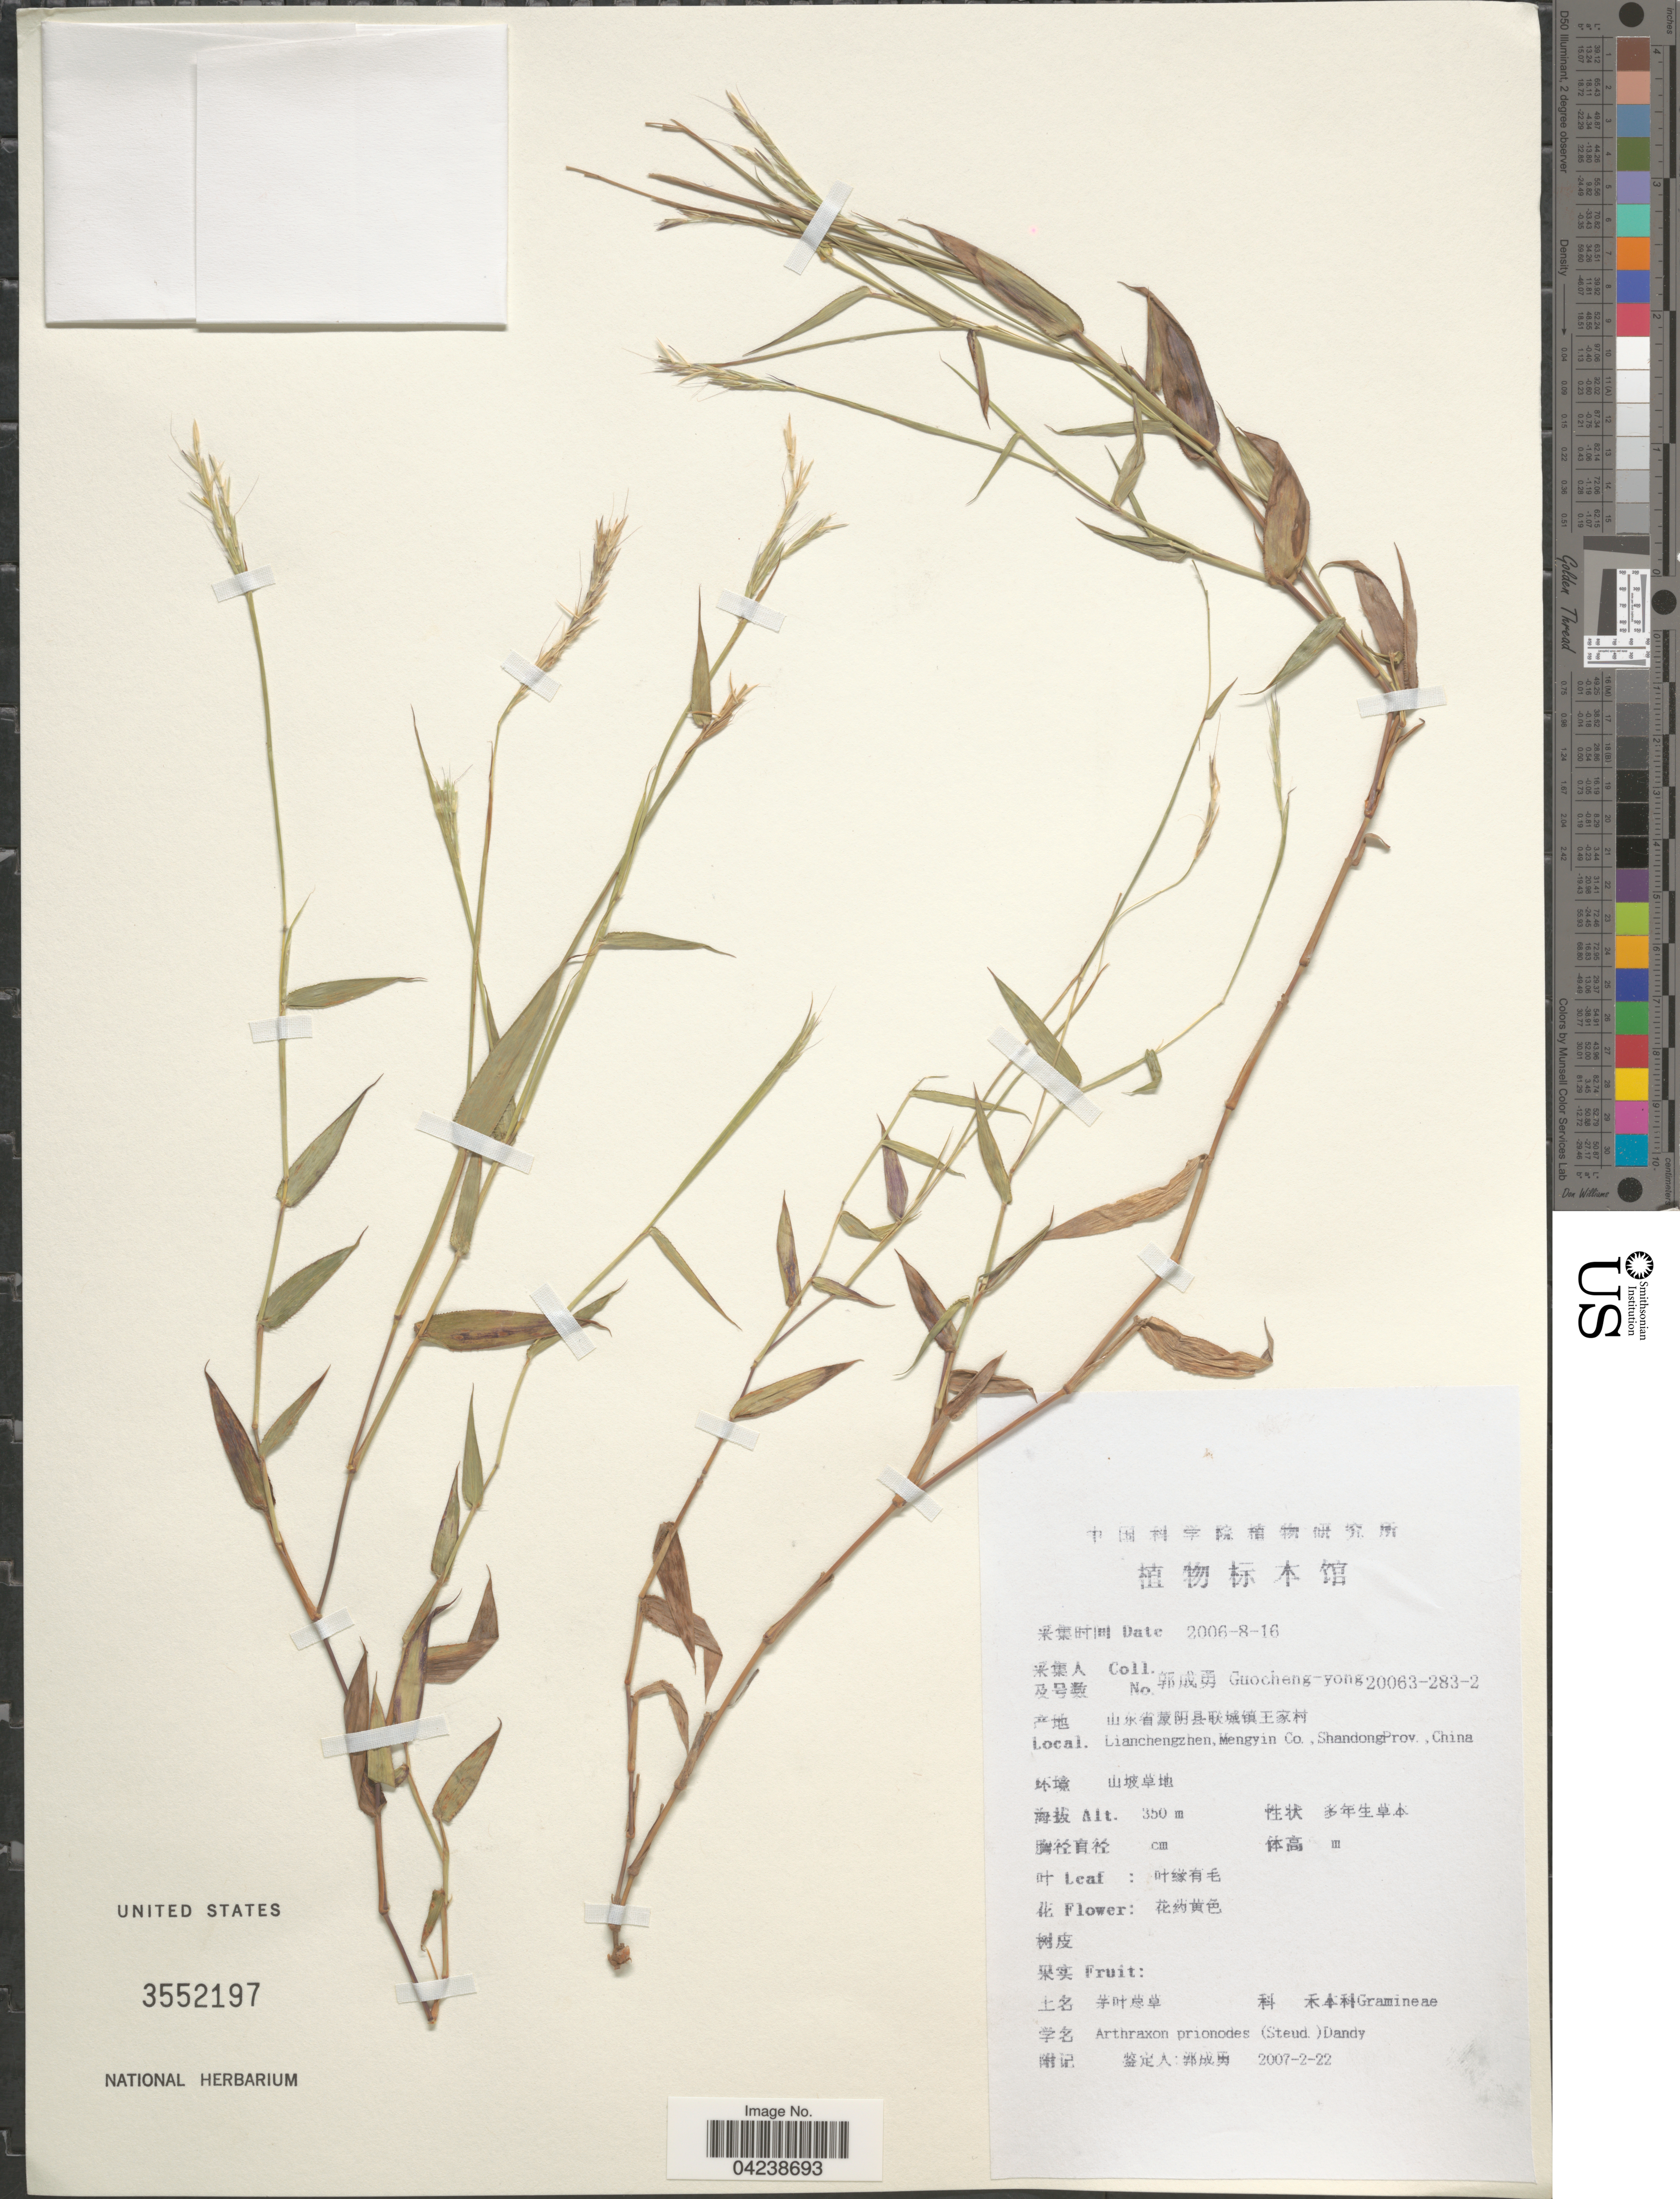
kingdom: Plantae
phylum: Tracheophyta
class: Liliopsida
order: Poales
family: Poaceae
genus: Arthraxon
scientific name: Arthraxon prionodes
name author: (Steud.) Dandy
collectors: Guo cheng-yong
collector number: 20063-283-2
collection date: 2006-08-16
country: China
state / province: Shandong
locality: Lianchengzhen, Mengyin Co.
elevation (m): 350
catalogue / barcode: US 3552197